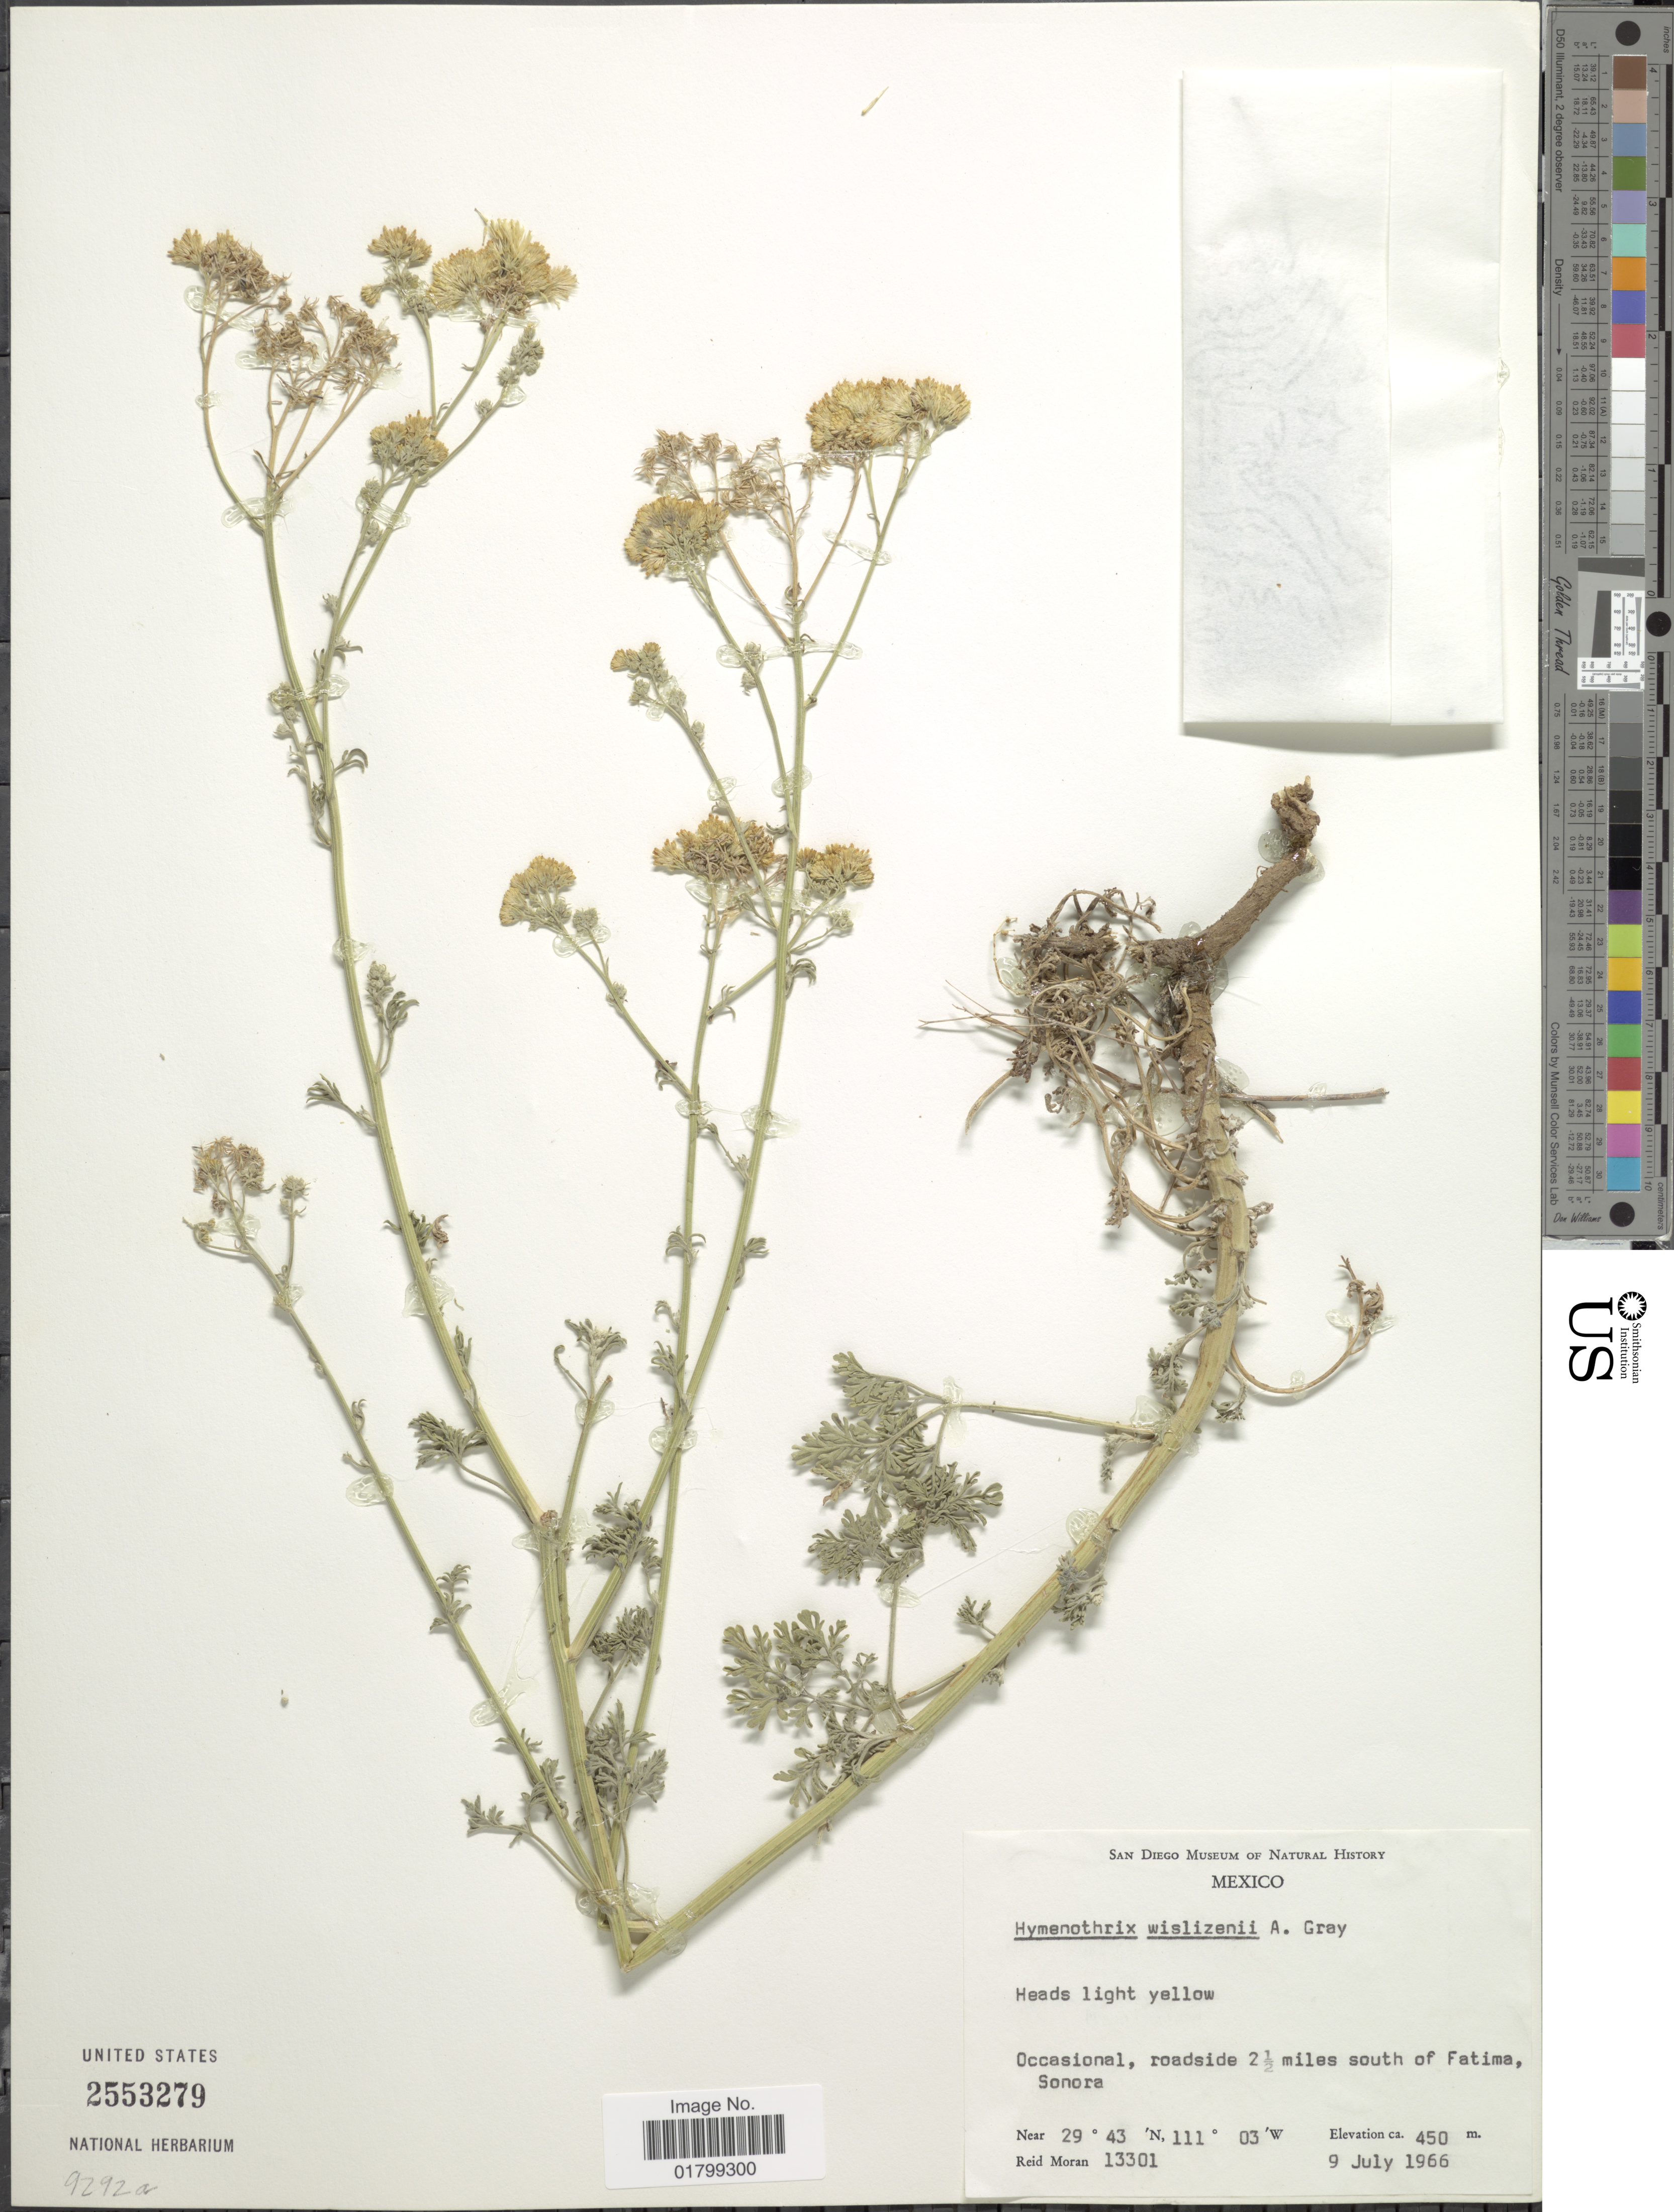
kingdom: Plantae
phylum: Tracheophyta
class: Magnoliopsida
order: Asterales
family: Asteraceae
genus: Hymenothrix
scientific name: Hymenothrix wislizenii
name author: A. Gray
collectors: R. V. Moran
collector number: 13301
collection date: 1966-07-09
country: Mexico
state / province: Sonora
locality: Roadside 2½ miles south of Fatima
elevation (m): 450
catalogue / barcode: US 2553279